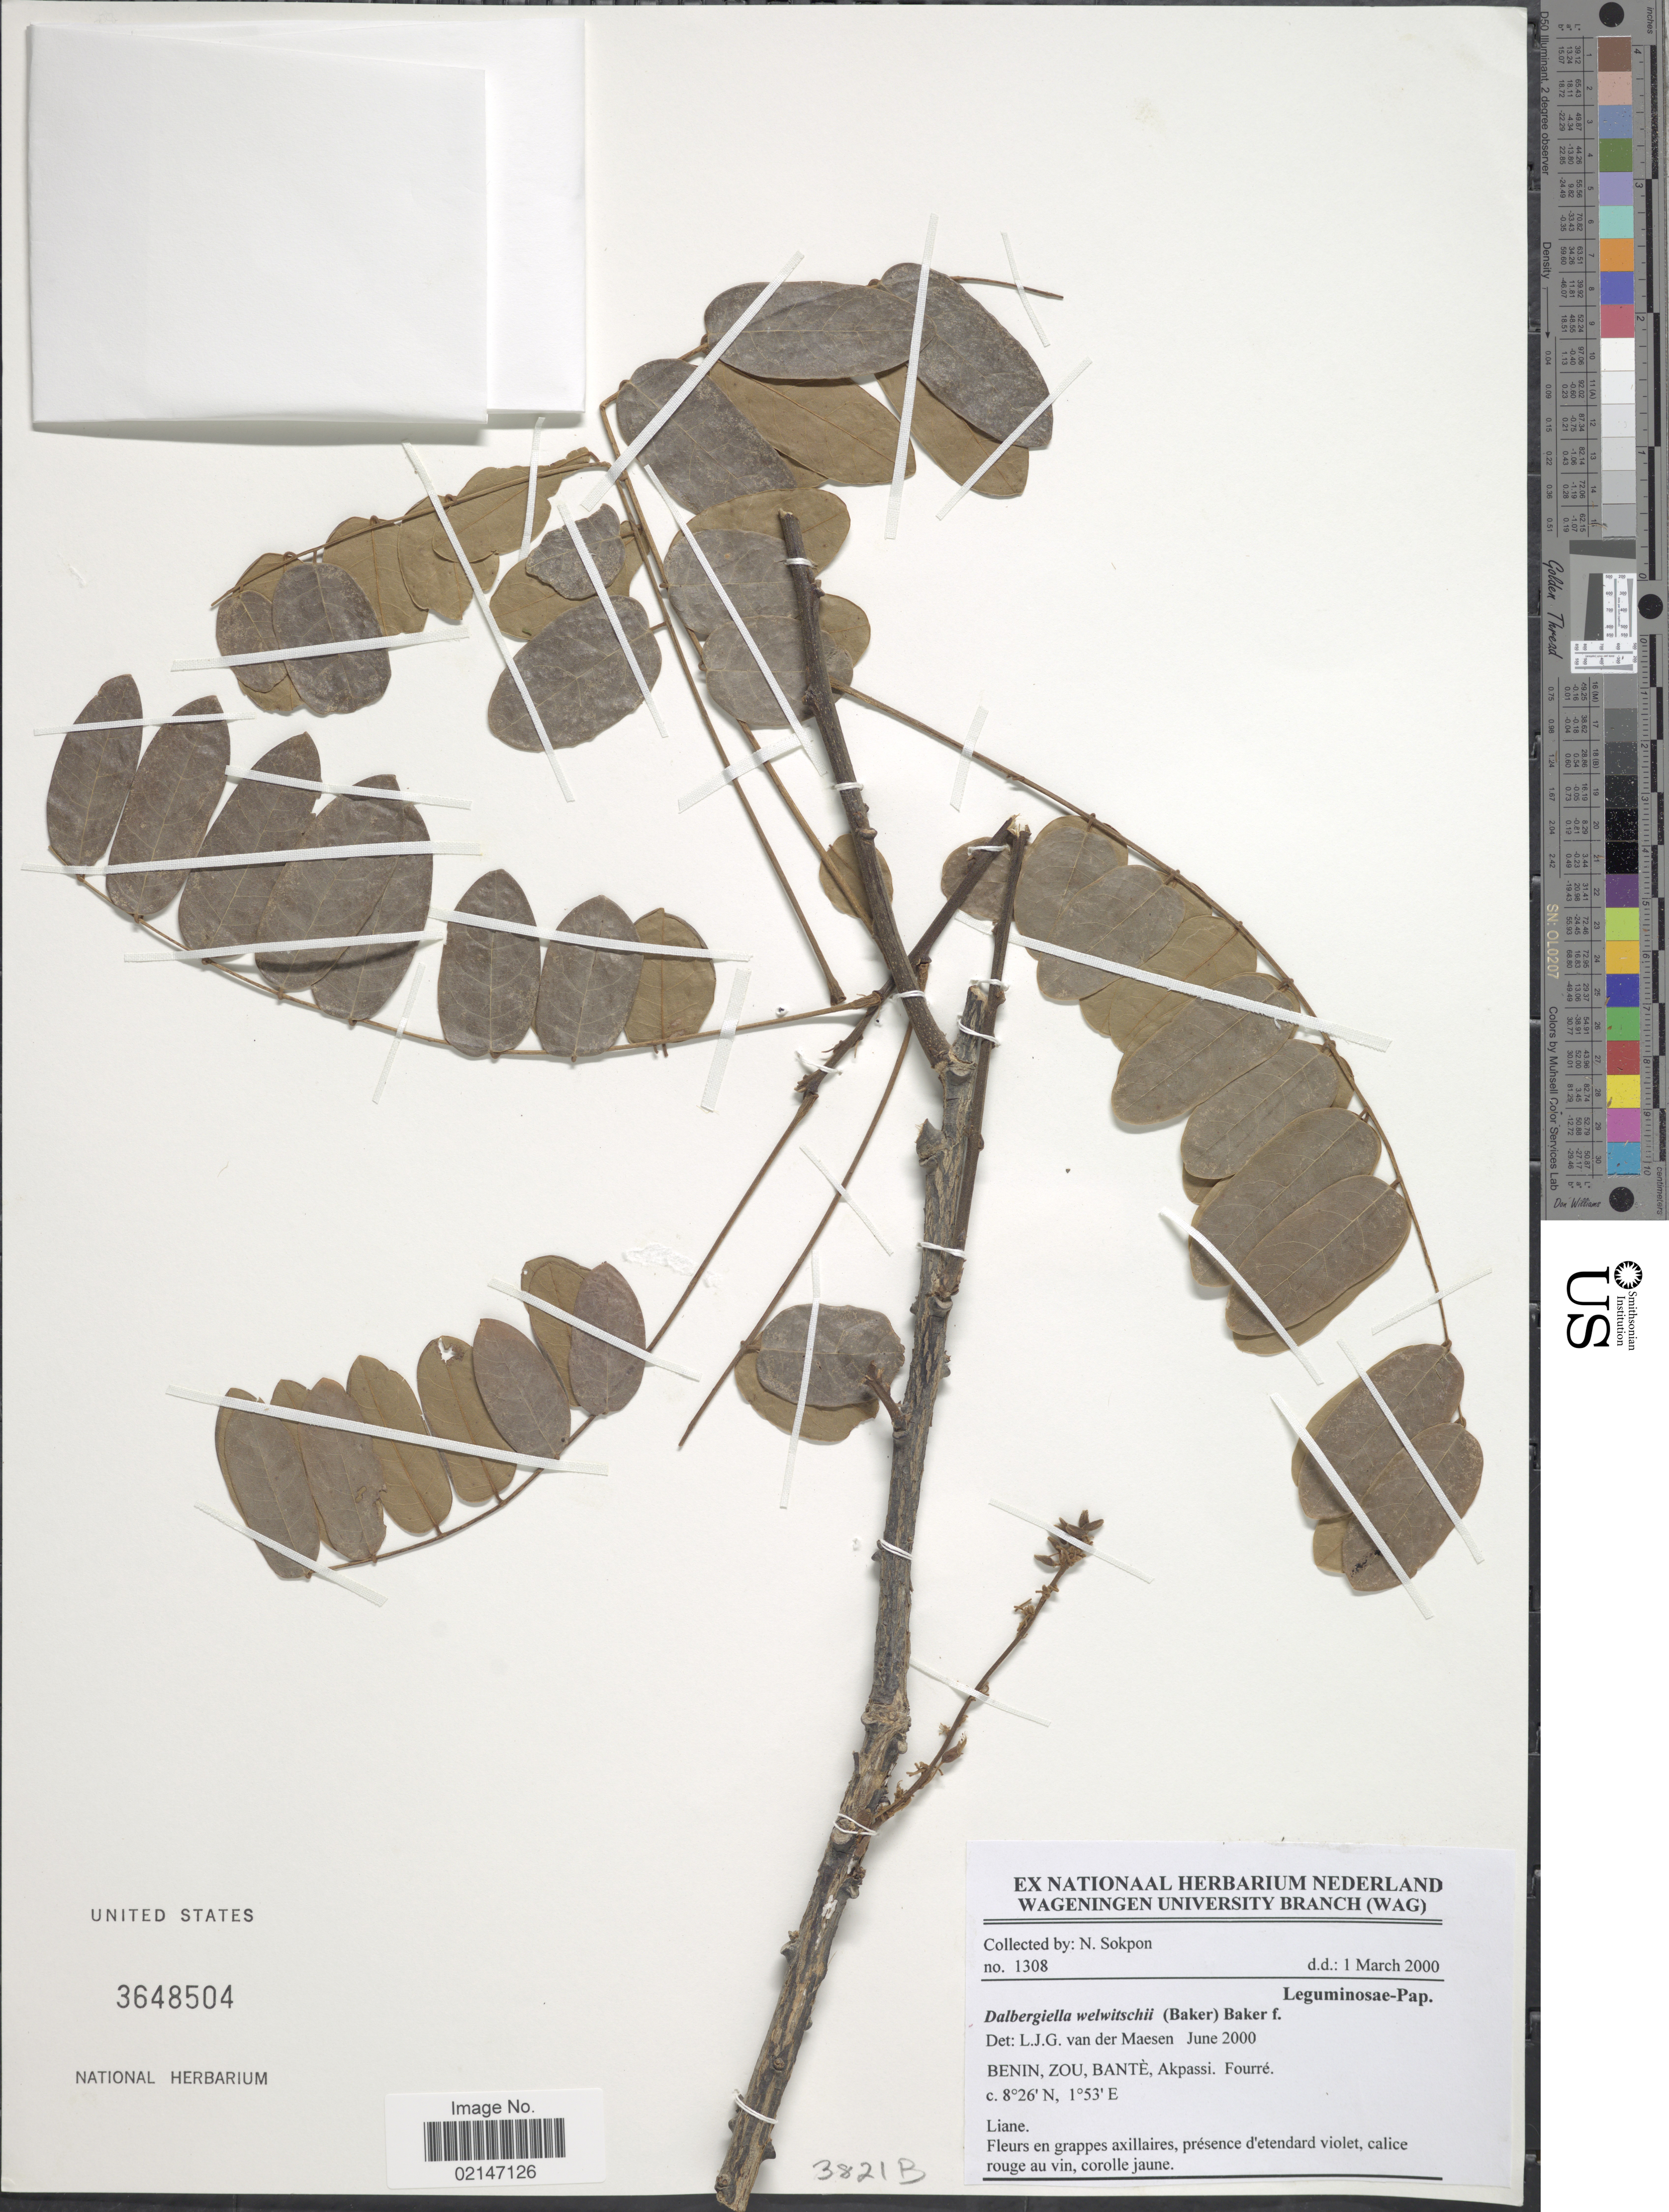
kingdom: Plantae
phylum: Tracheophyta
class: Magnoliopsida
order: Fabales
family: Fabaceae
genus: Dalbergiella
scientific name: Dalbergiella welwitschii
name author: Baker f.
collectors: N. Sokpon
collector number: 1308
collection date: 2000-03-01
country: Benin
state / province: Zou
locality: Bante, Akpassi, Fourre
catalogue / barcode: US 3648504